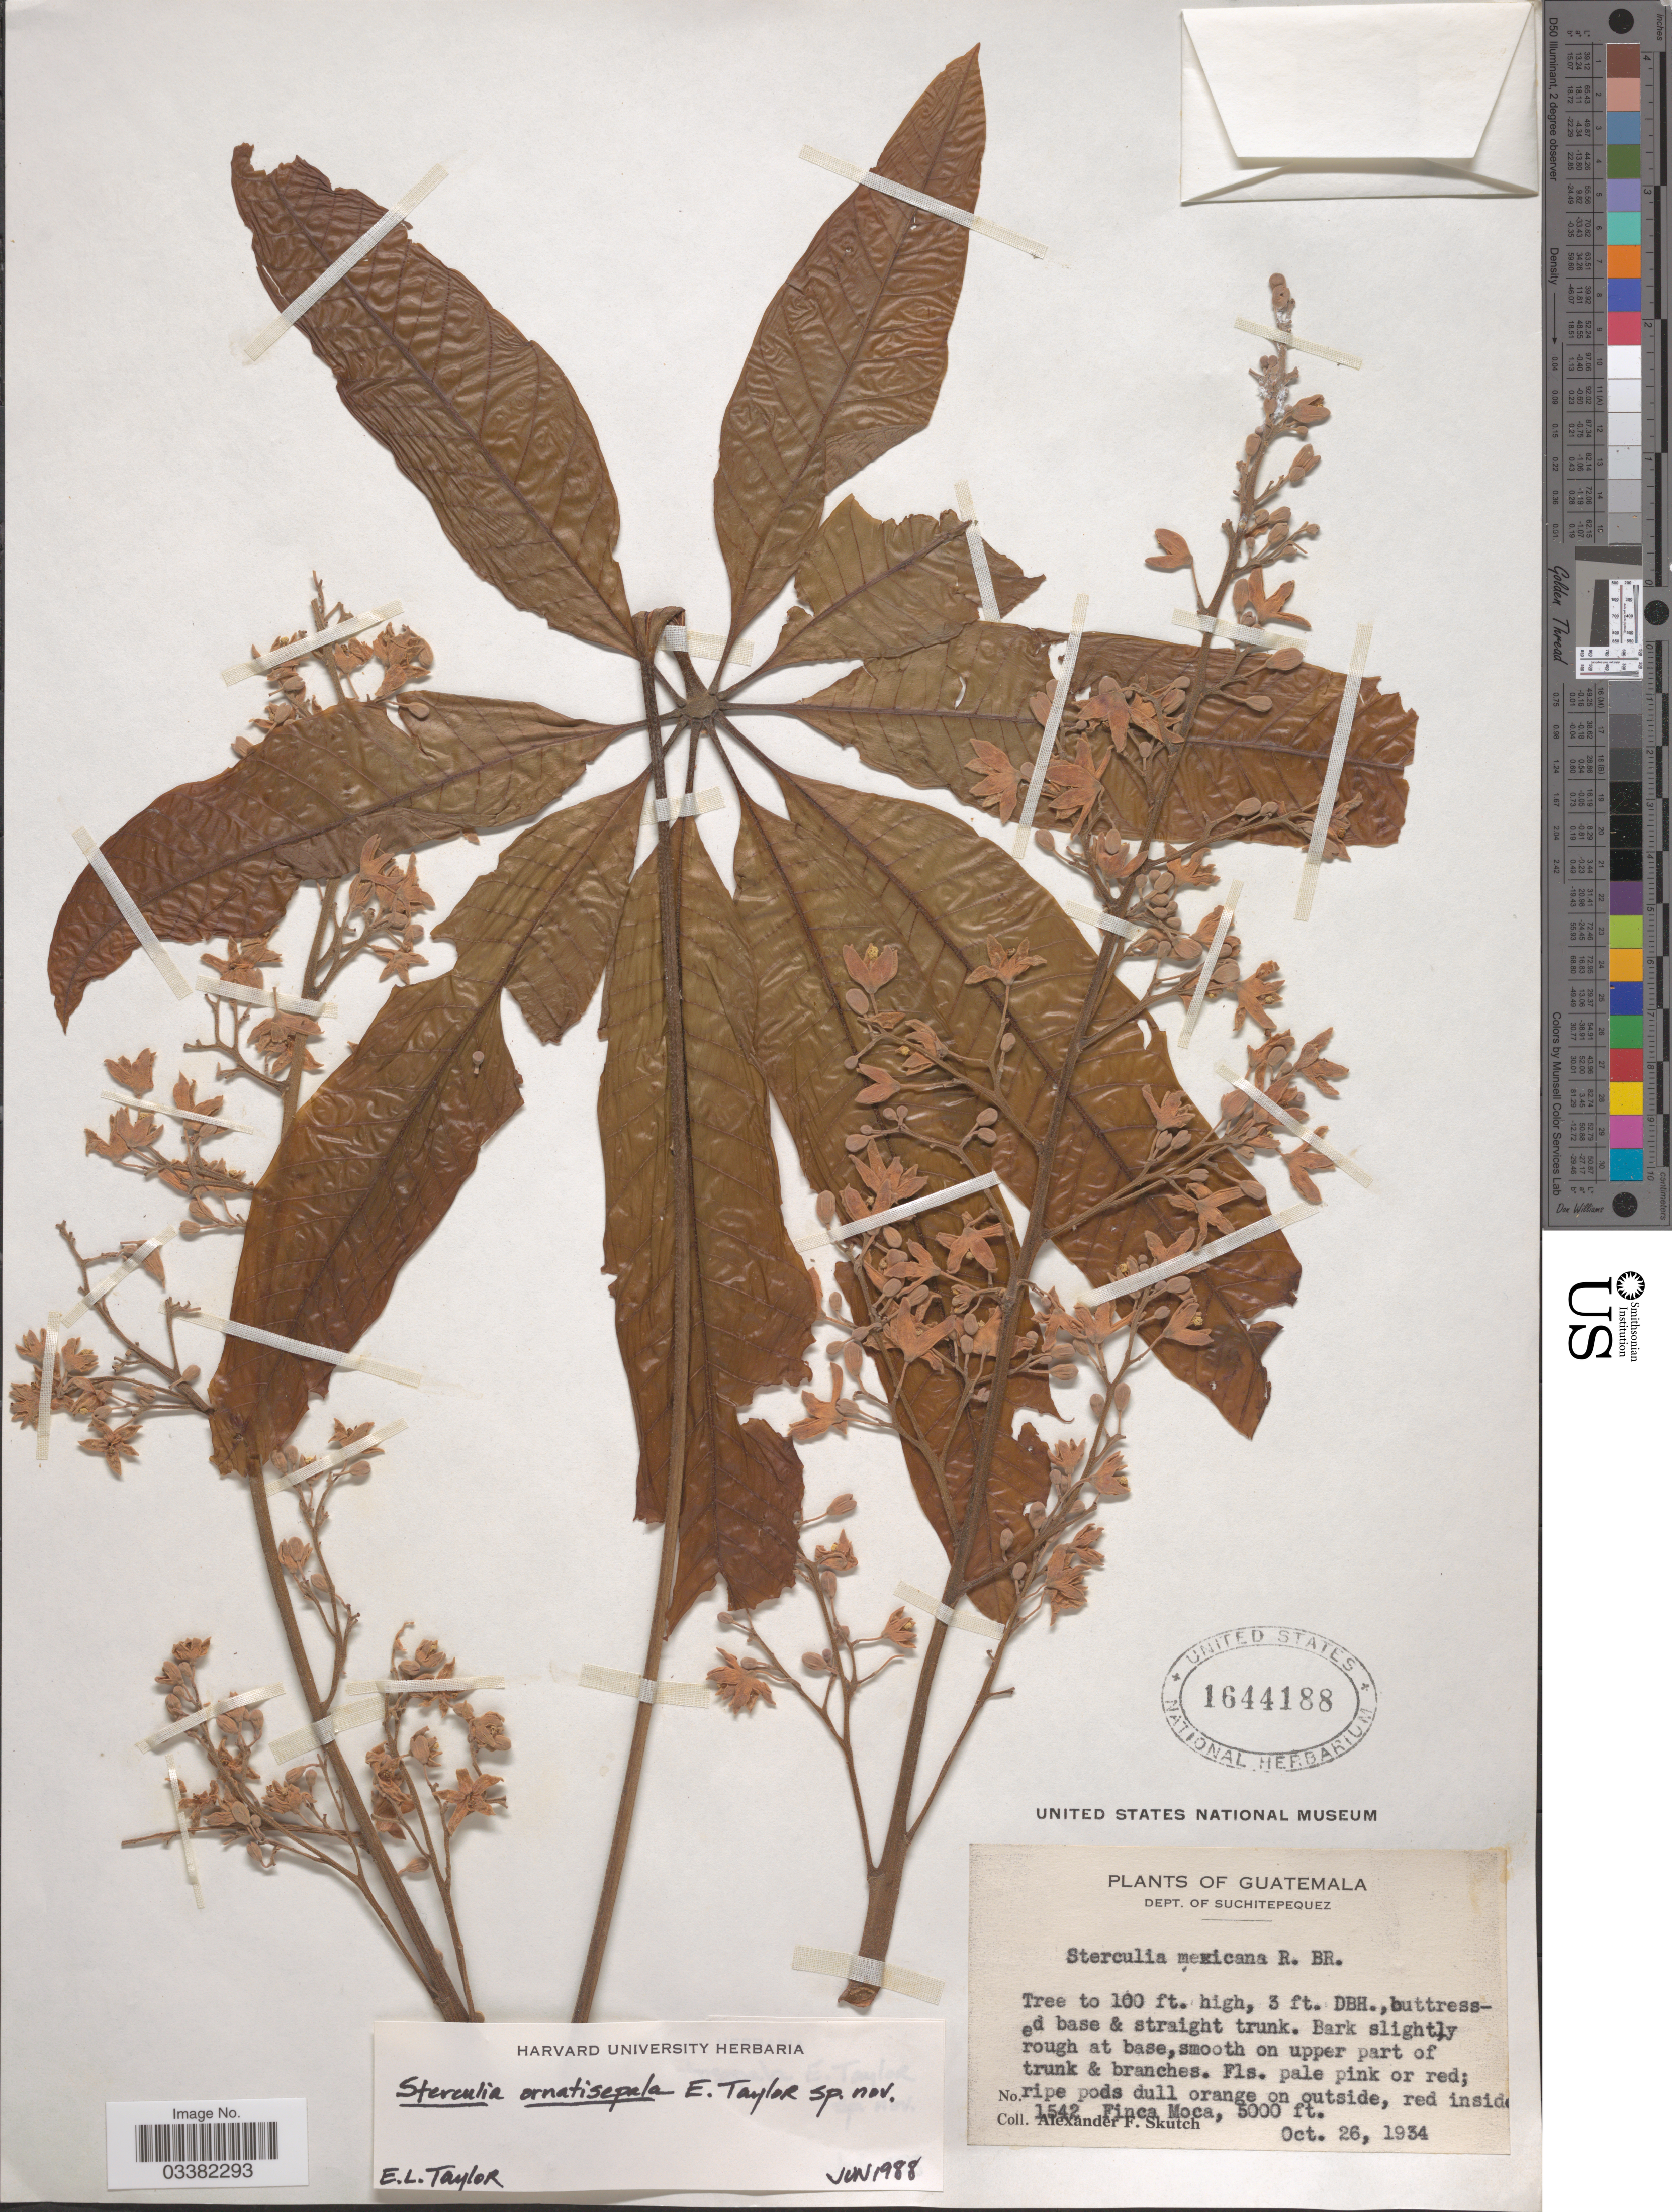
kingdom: Plantae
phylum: Tracheophyta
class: Magnoliopsida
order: Malvales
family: Malvaceae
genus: Sterculia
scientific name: Sterculia ornatisepala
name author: E.L. Taylor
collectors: A. F. Skutch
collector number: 1542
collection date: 1934-10-26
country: Guatemala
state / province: Suchitepéquez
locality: Dept. of Suchitepequez. Finca Moca.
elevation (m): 1524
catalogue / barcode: US 1644188